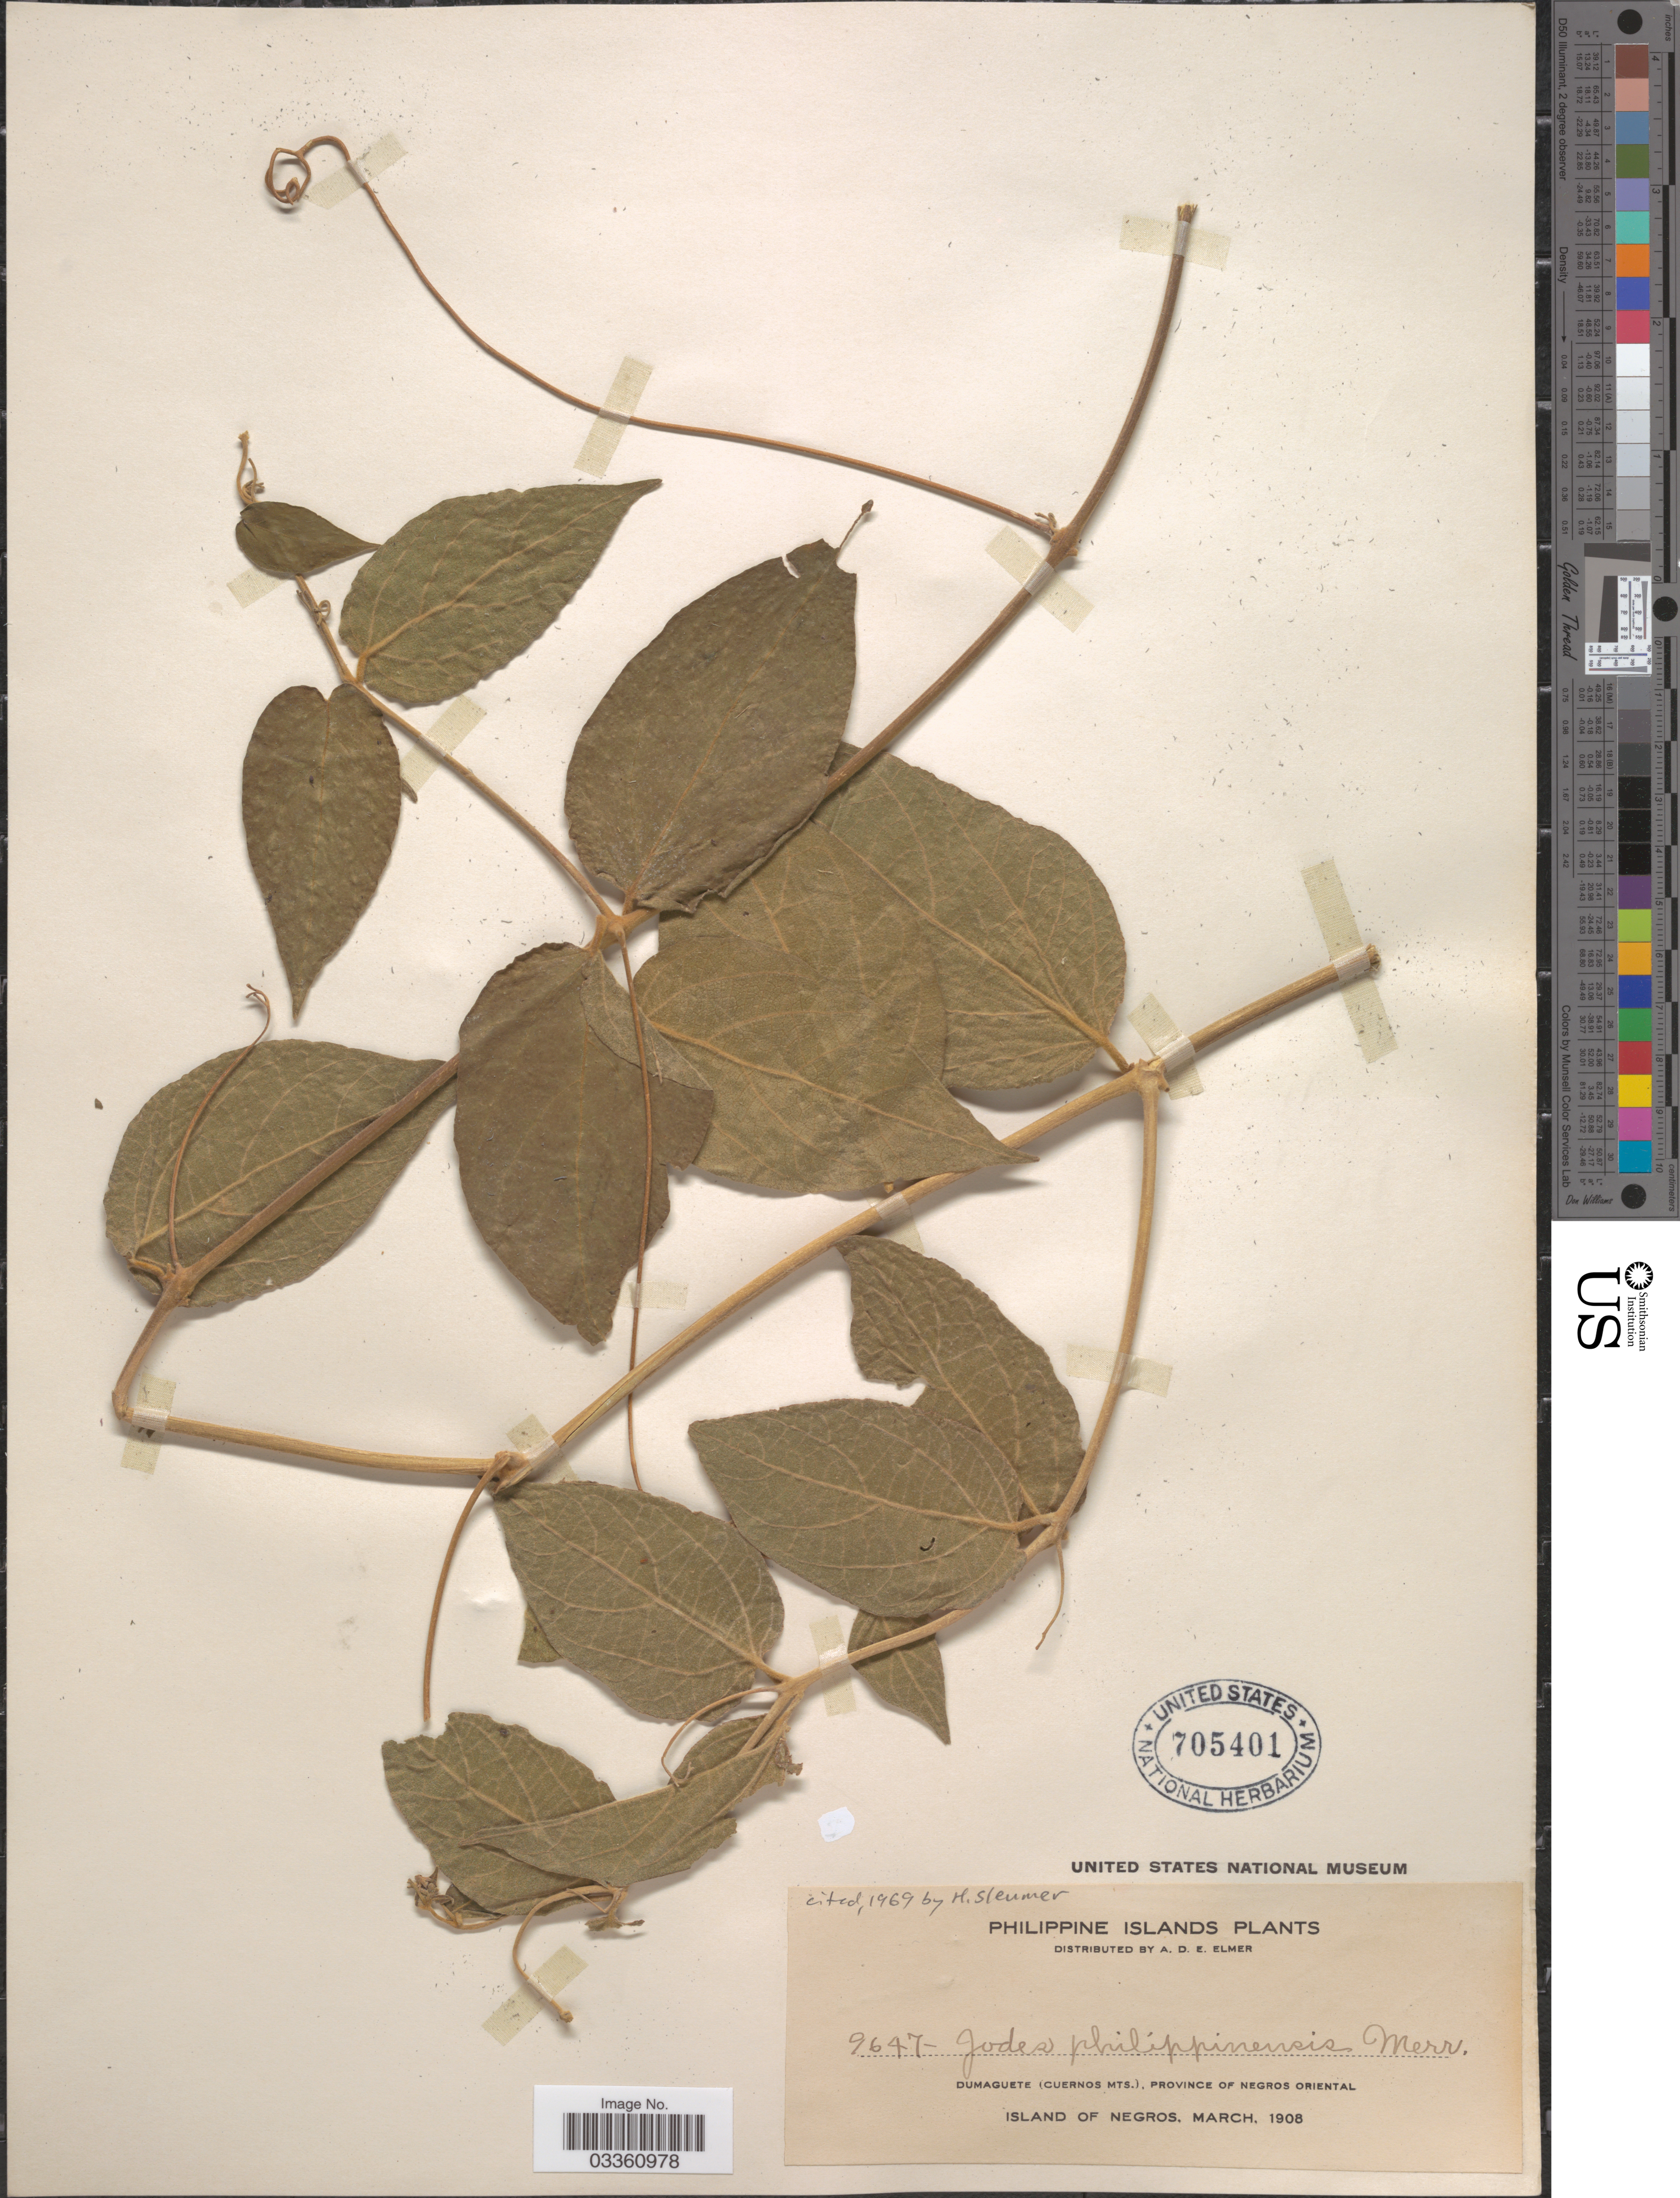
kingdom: Plantae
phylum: Tracheophyta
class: Magnoliopsida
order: Icacinales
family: Icacinaceae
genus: Iodes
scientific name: Iodes philippinensis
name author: Merr.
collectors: A. D. E. Elmer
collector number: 9647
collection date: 1908-03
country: Philippines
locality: Philippine Islands. Dumaguete (Cuernos Mts.), Province of Negros Oriental. Island of Negros.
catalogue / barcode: US 705401